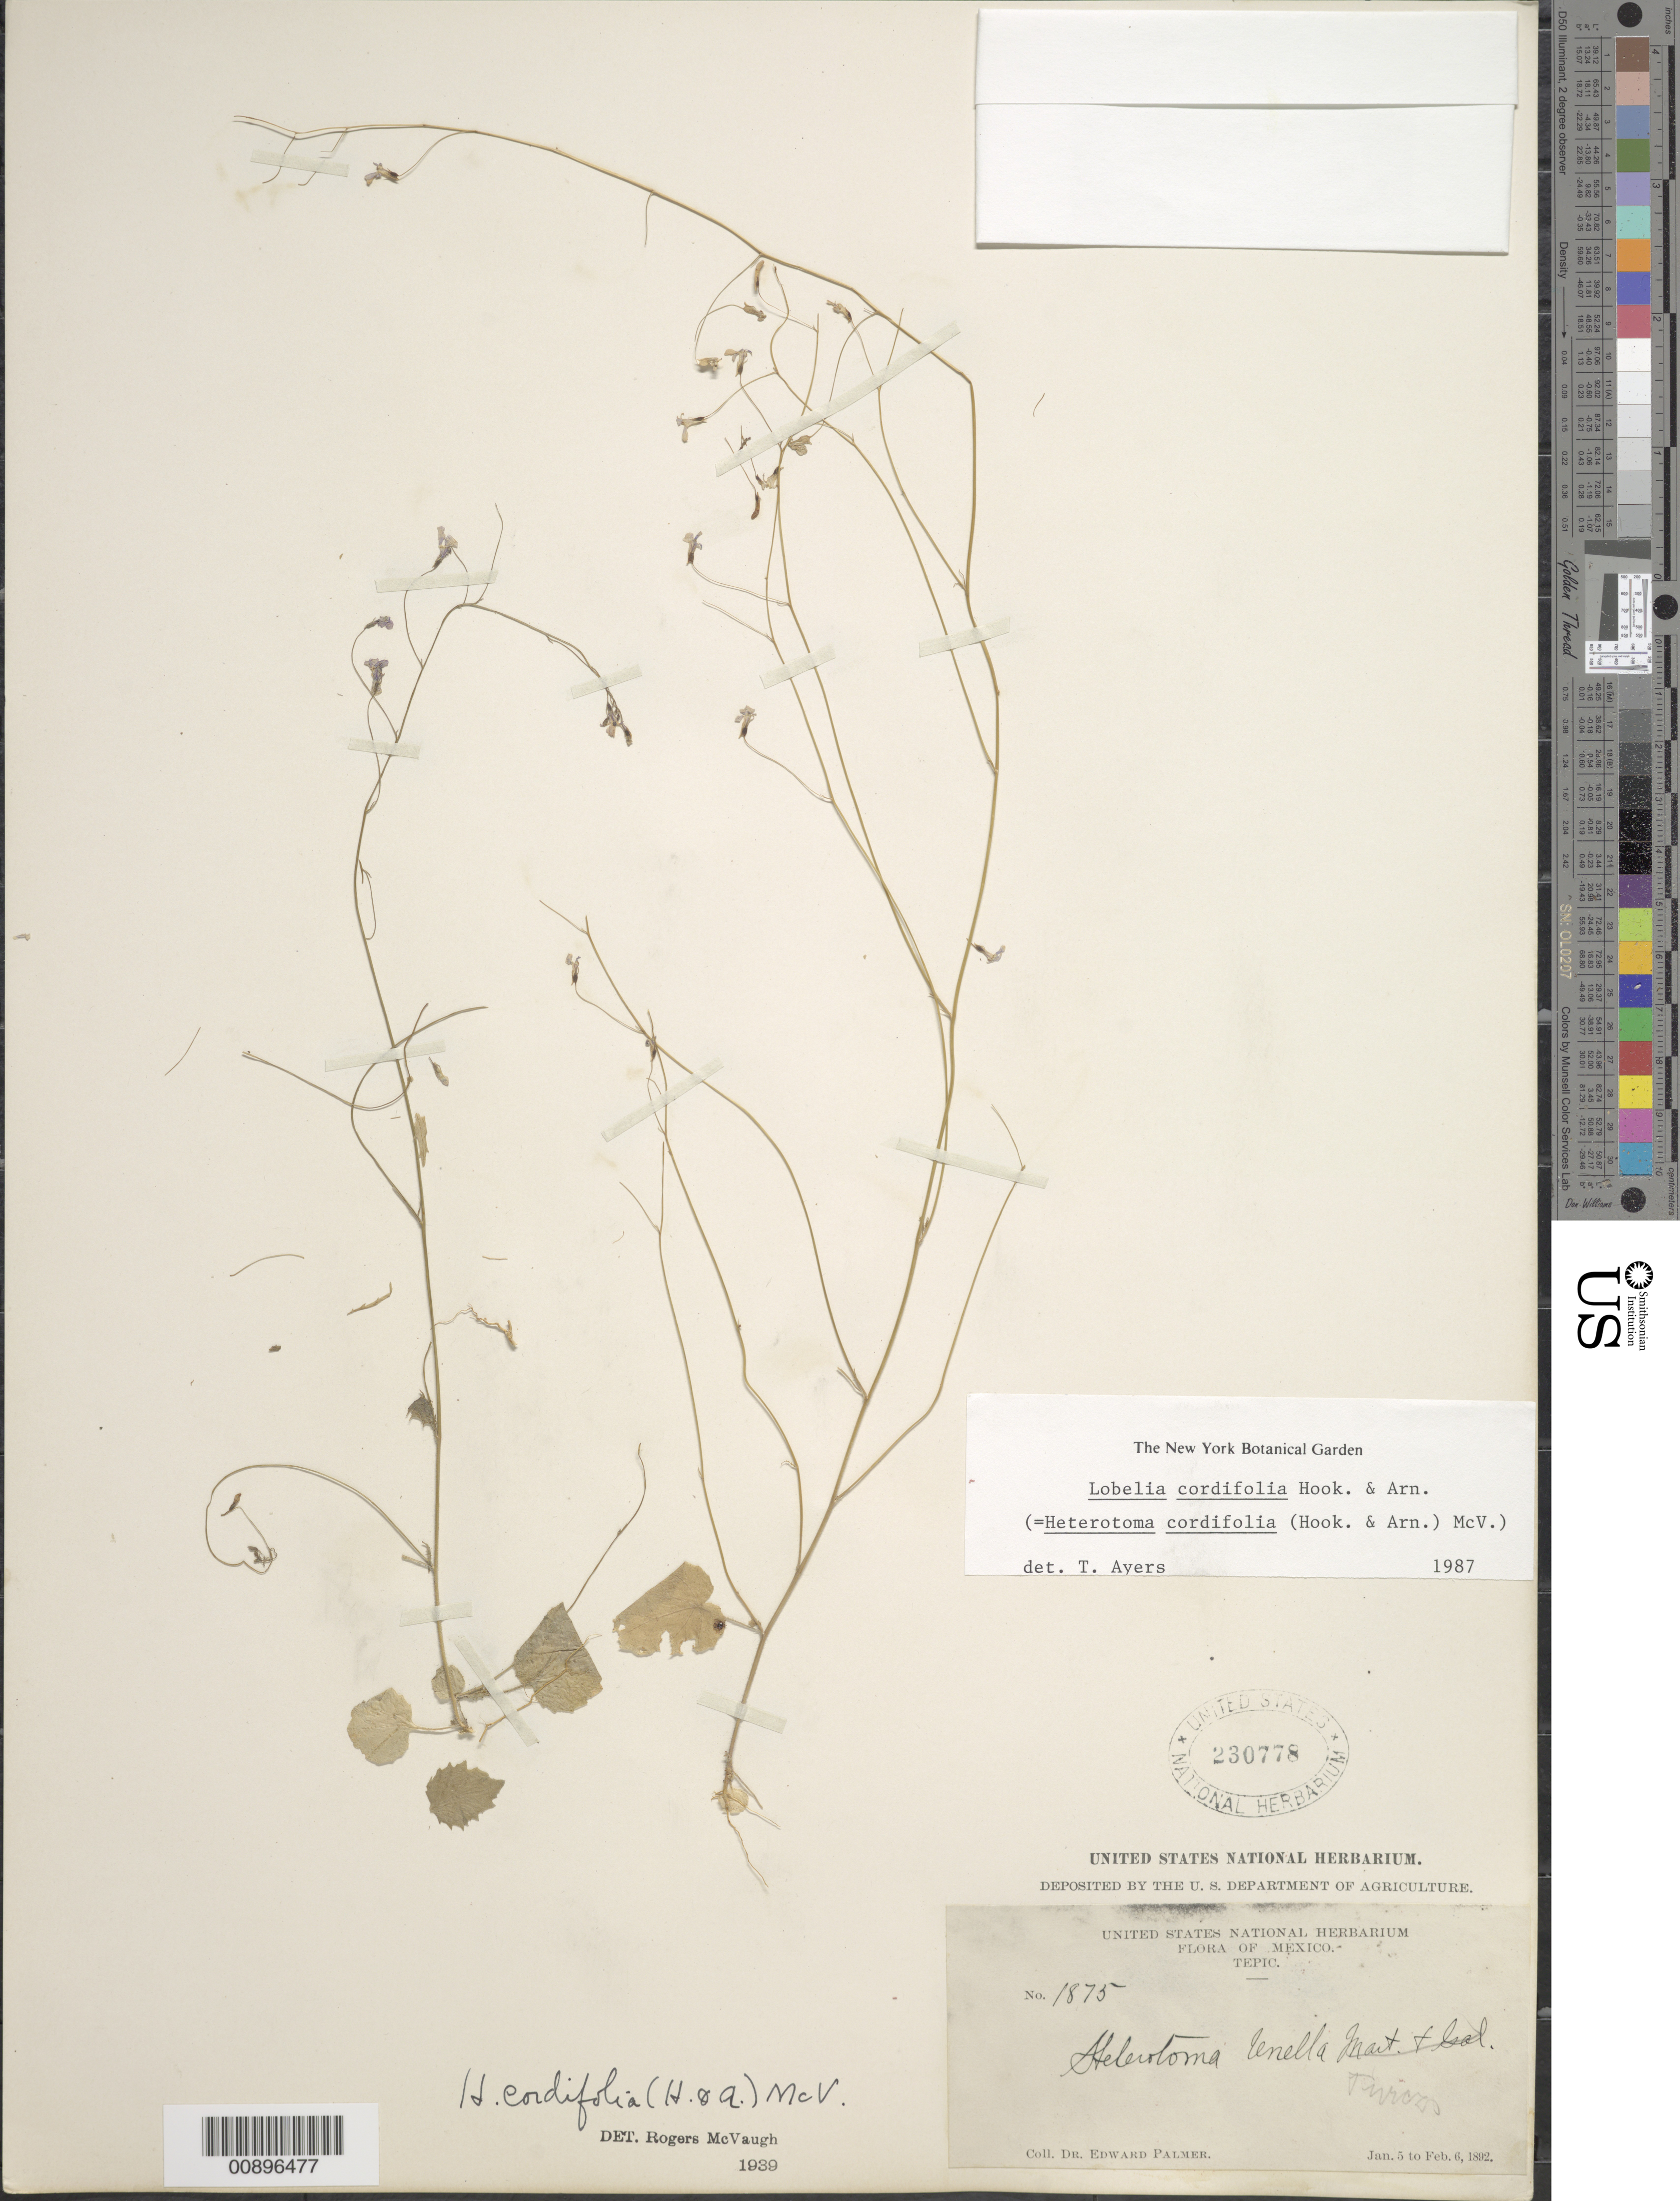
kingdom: Plantae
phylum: Tracheophyta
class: Magnoliopsida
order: Asterales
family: Campanulaceae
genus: Lobelia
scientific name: Lobelia cordifolia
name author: Hook. & Arn.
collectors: E. Palmer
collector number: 1875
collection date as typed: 05 Jan 1892 to 06 Feb 1892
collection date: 1892-01-05/1892-02-06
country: Mexico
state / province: Nayarit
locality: Tepic, Nayarit.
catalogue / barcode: US 230778